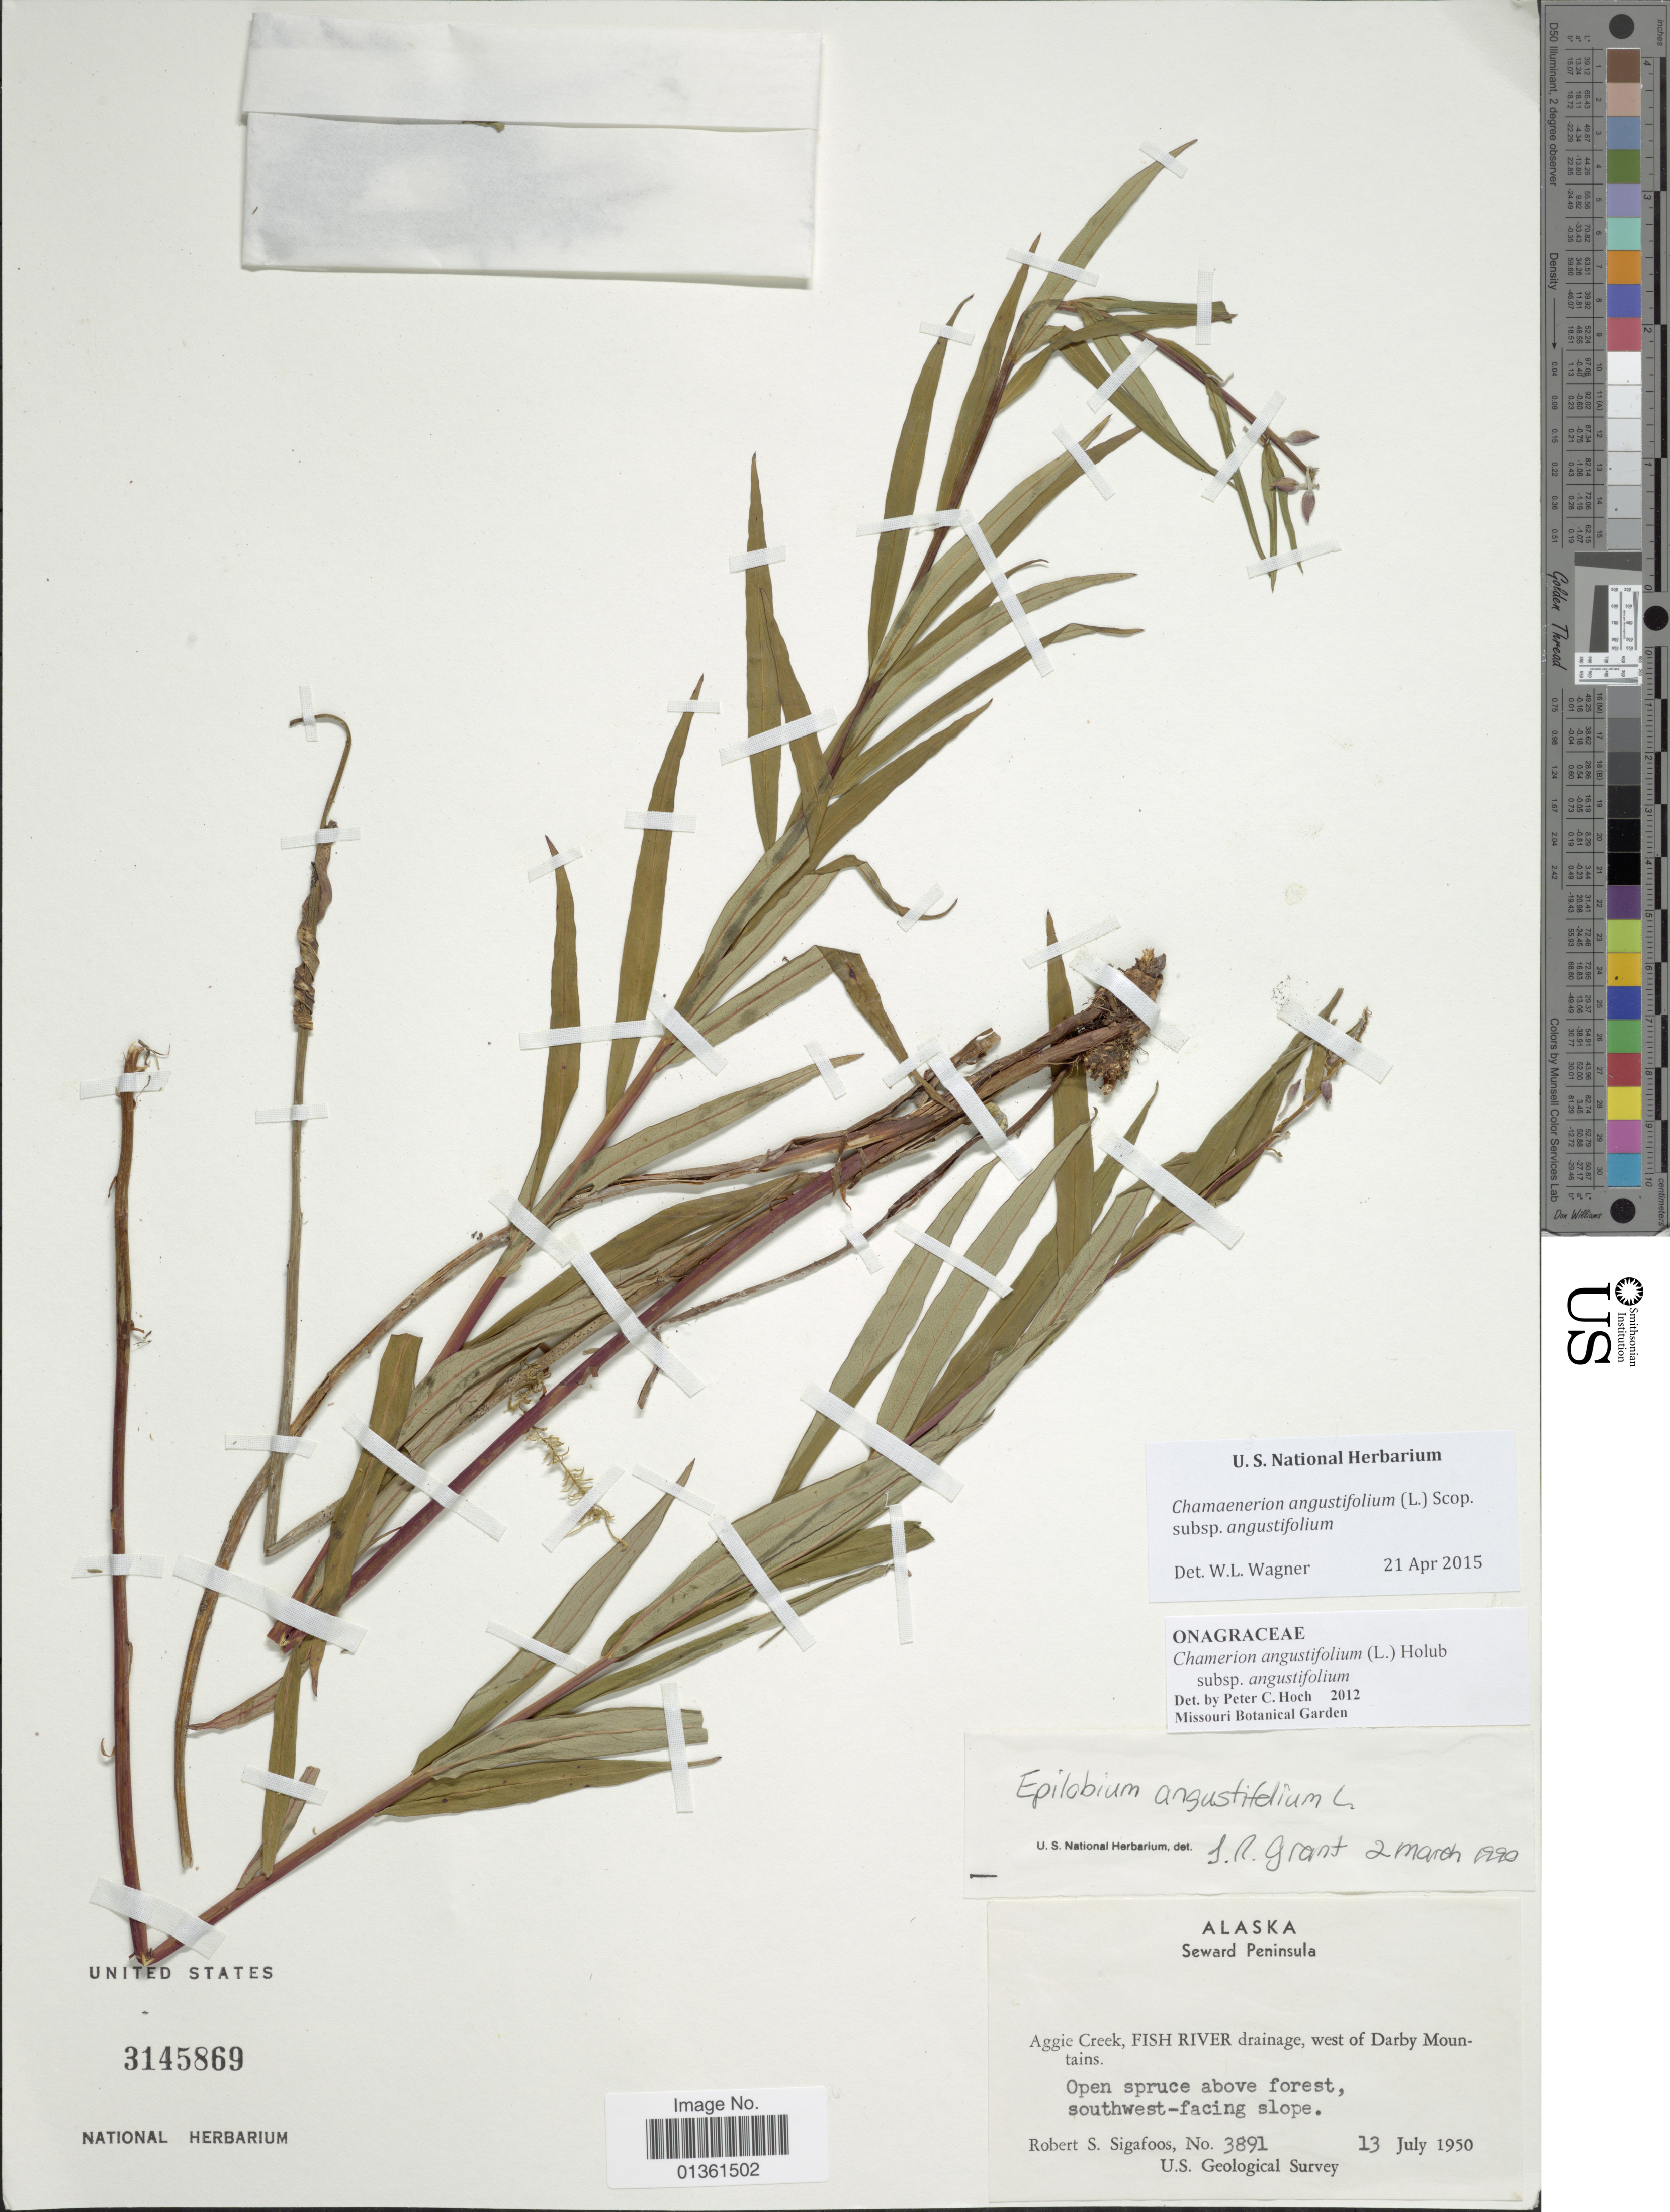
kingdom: Plantae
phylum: Tracheophyta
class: Magnoliopsida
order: Myrtales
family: Onagraceae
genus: Chamaenerion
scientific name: Chamaenerion angustifolium subsp. angustifolium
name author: (L.) Scop.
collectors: R. Sigafoos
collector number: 3891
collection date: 1950-07-13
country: United States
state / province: Alaska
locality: Seward Peninsula. Aggie Creek, Fish River drainage, west of Darby Mountains.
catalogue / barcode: US 3145869